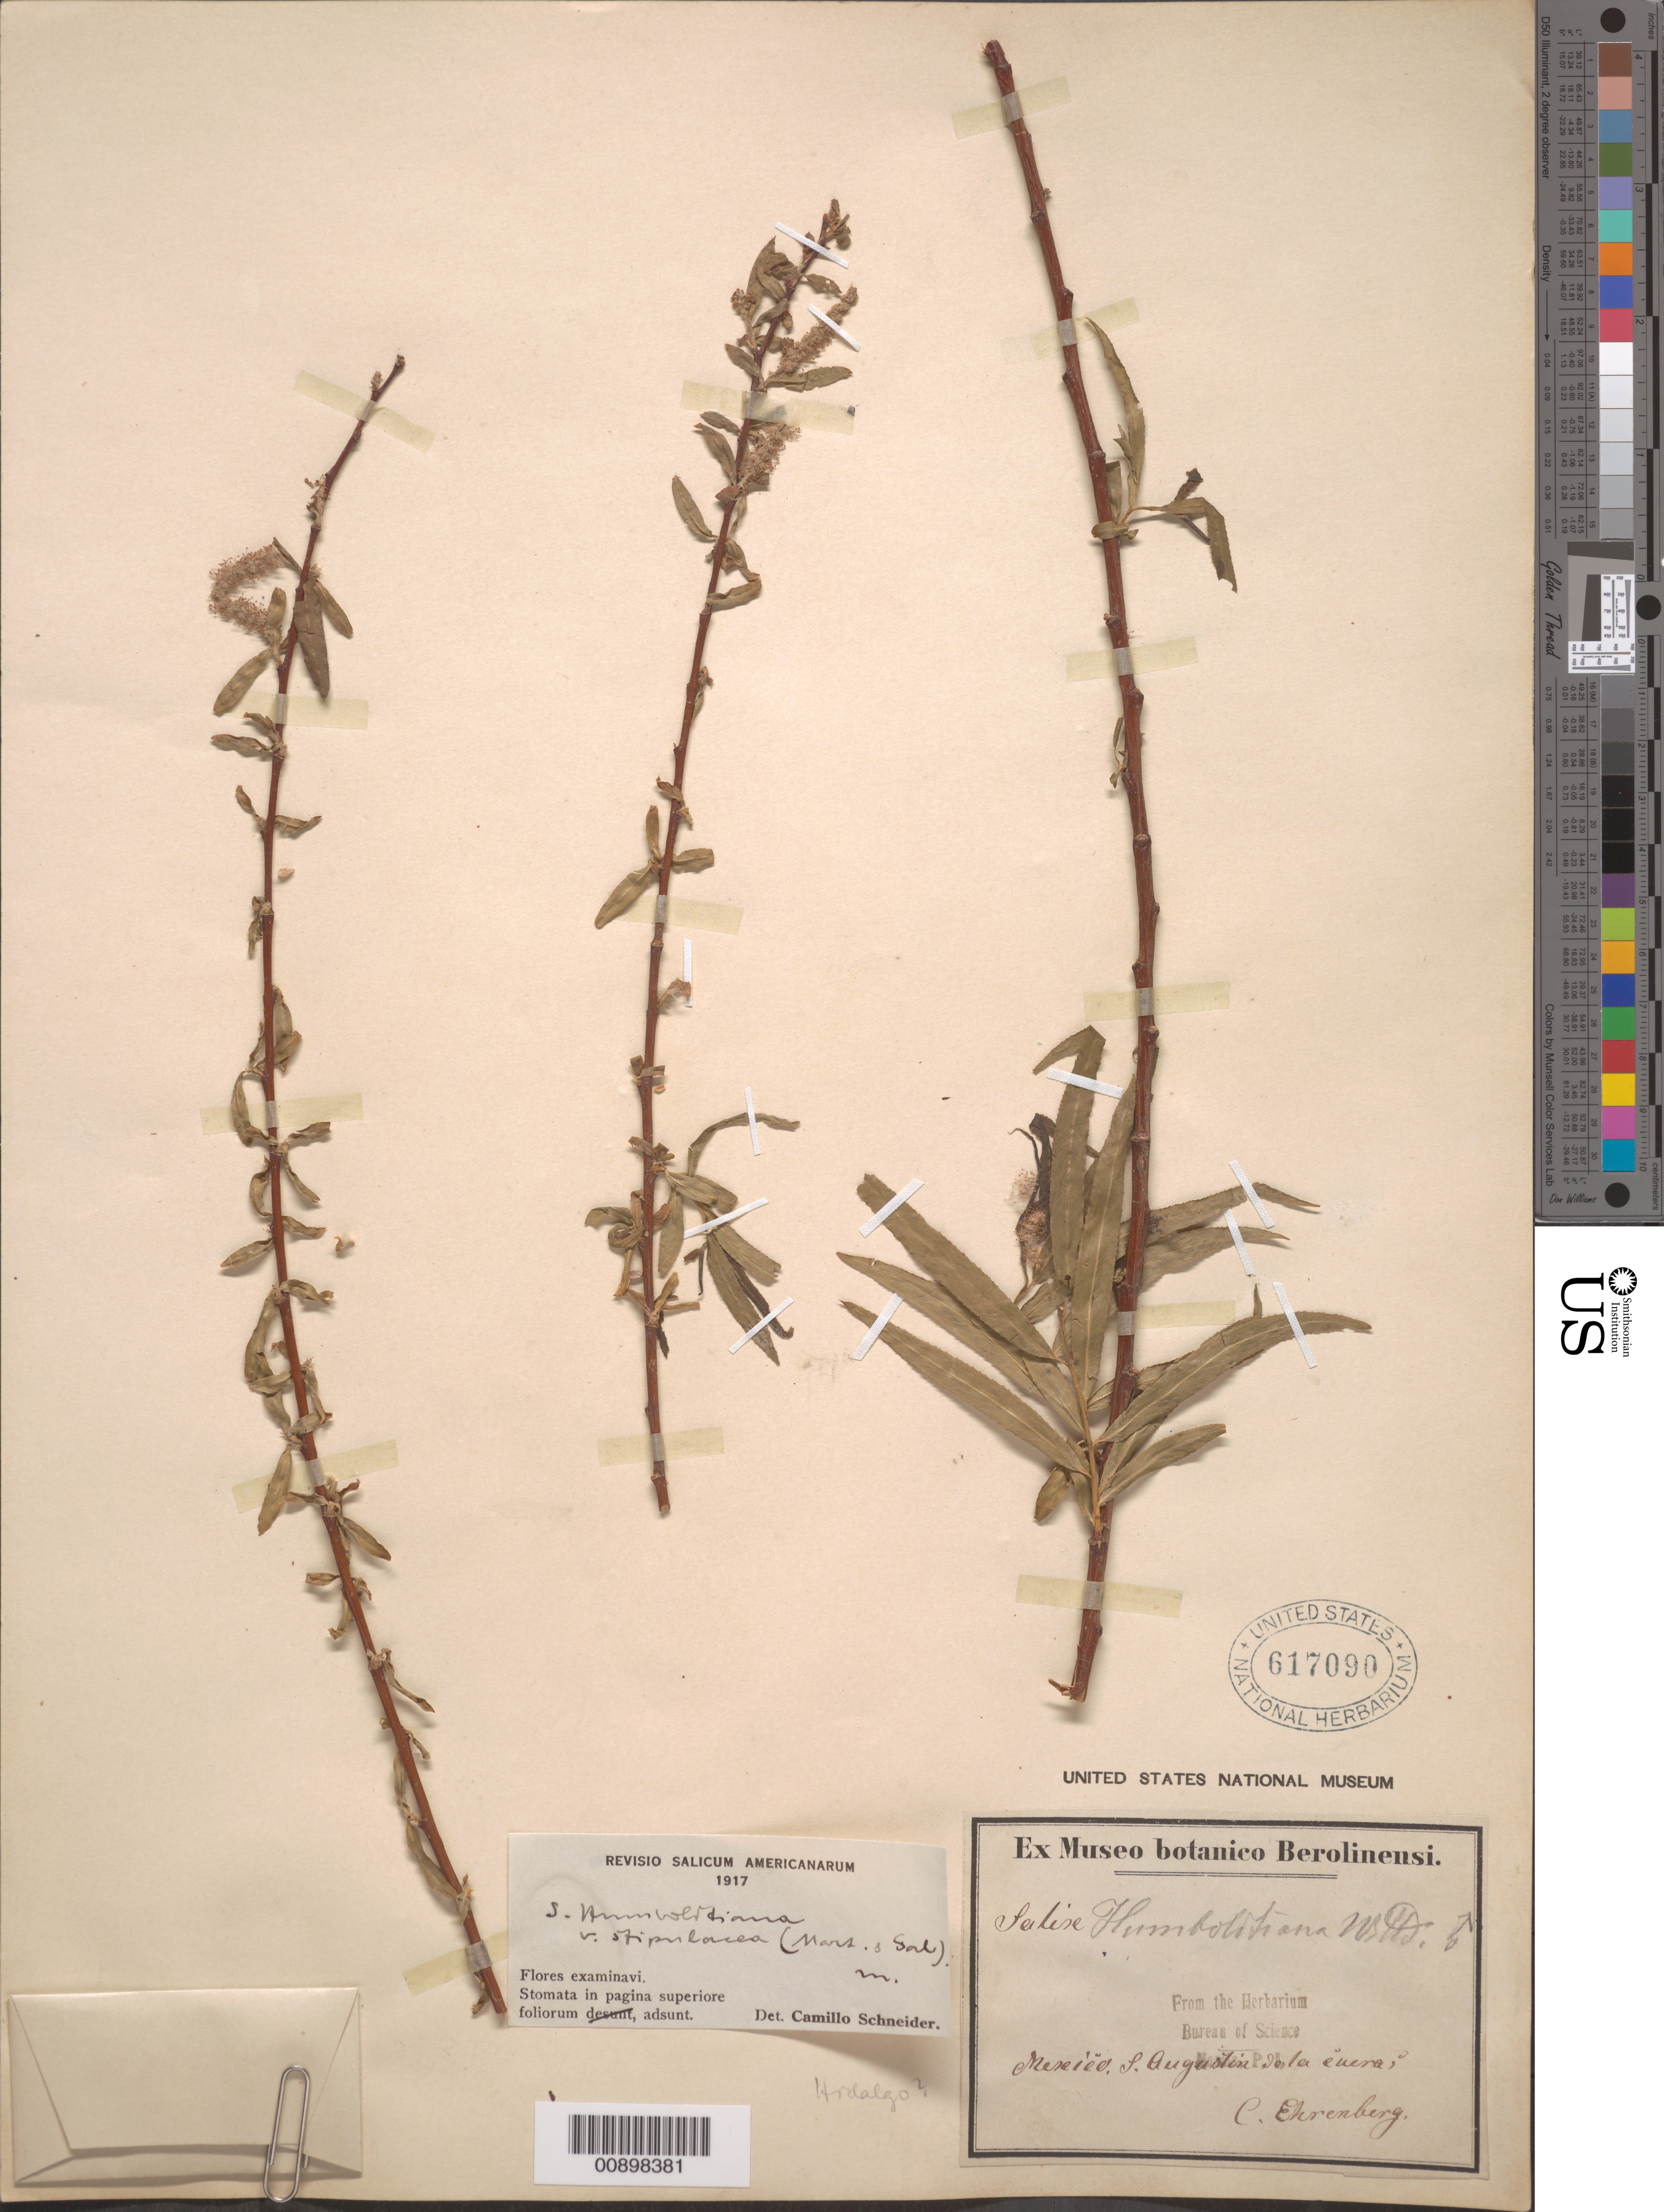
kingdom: Plantae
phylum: Tracheophyta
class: Magnoliopsida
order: Malpighiales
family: Salicaceae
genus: Salix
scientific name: Salix humboldtiana var. stipulacea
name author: C.K. Schneid.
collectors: C. G. Ehrenberg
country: Mexico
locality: Mexico. S. Augustin de la Cueva?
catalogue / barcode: US 617090